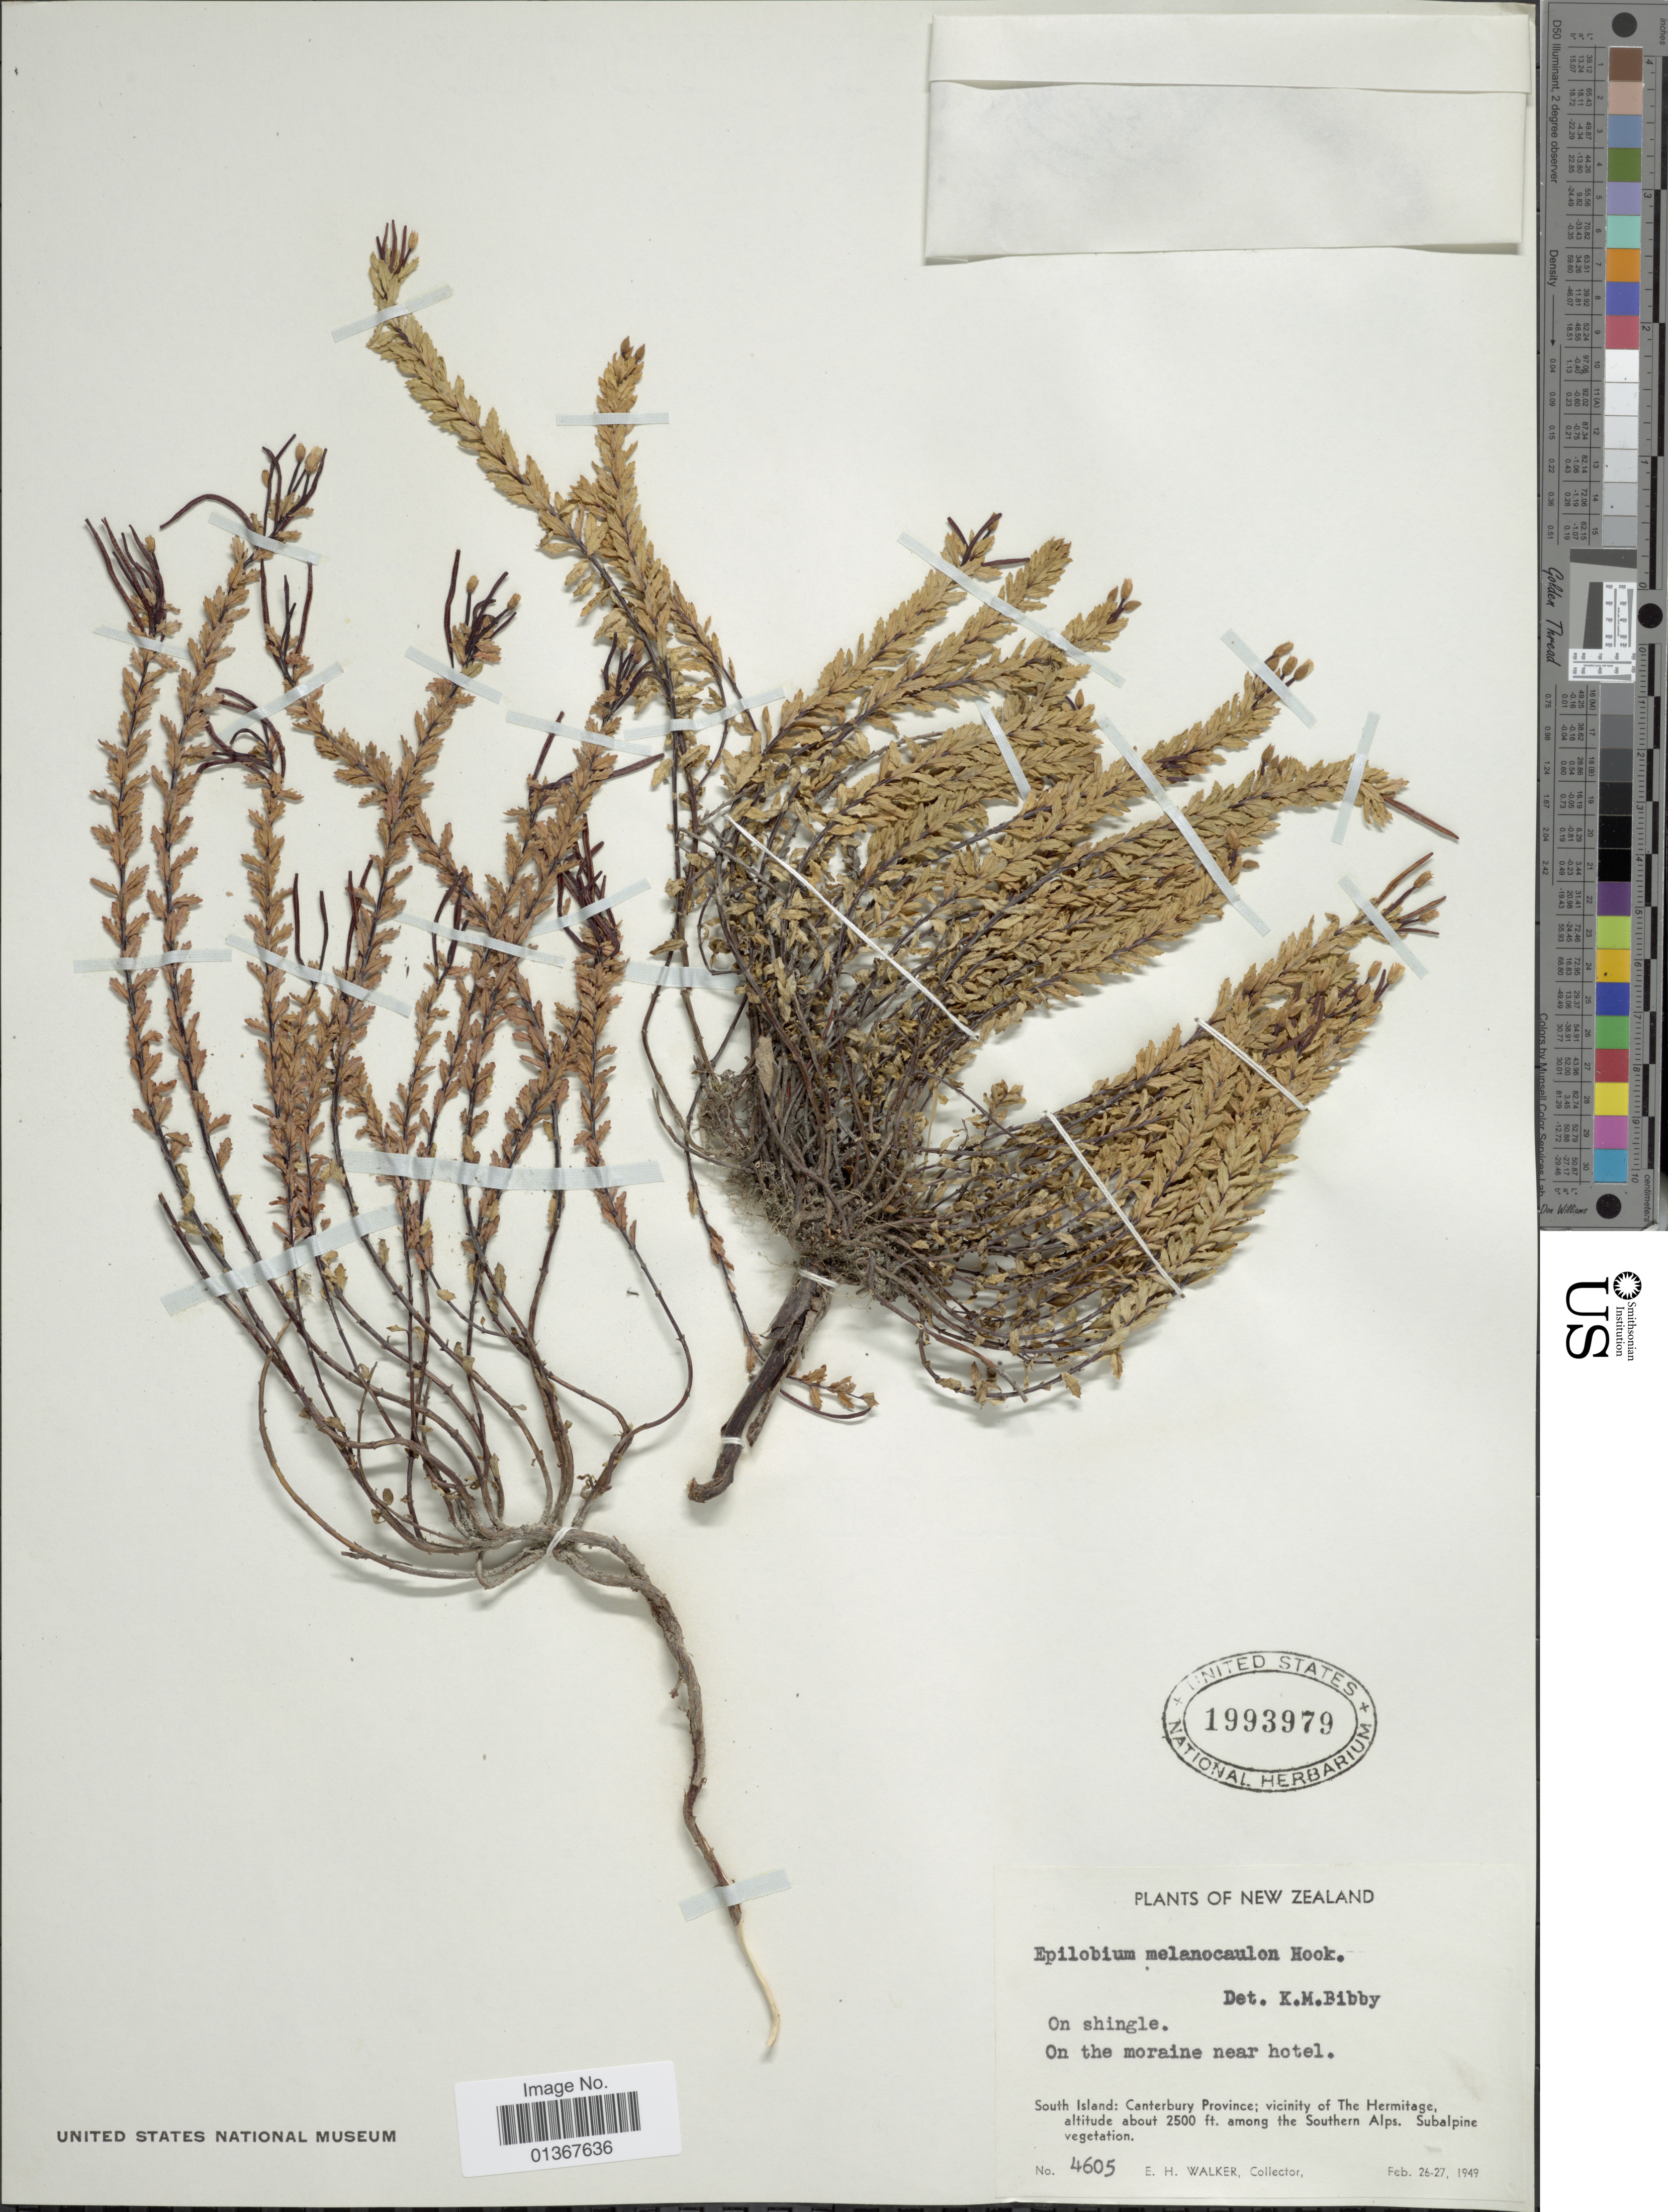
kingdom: Plantae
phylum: Tracheophyta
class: Magnoliopsida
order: Myrtales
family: Onagraceae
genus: Epilobium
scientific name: Epilobium melanocaulon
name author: Hook.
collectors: E. H. Walker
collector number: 4605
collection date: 1949-02-26/1949-02-27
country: New Zealand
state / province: Canterbury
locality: South Island: vicinity of The Hermitage, among the Southern Alps.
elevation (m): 762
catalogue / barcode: US 1993979